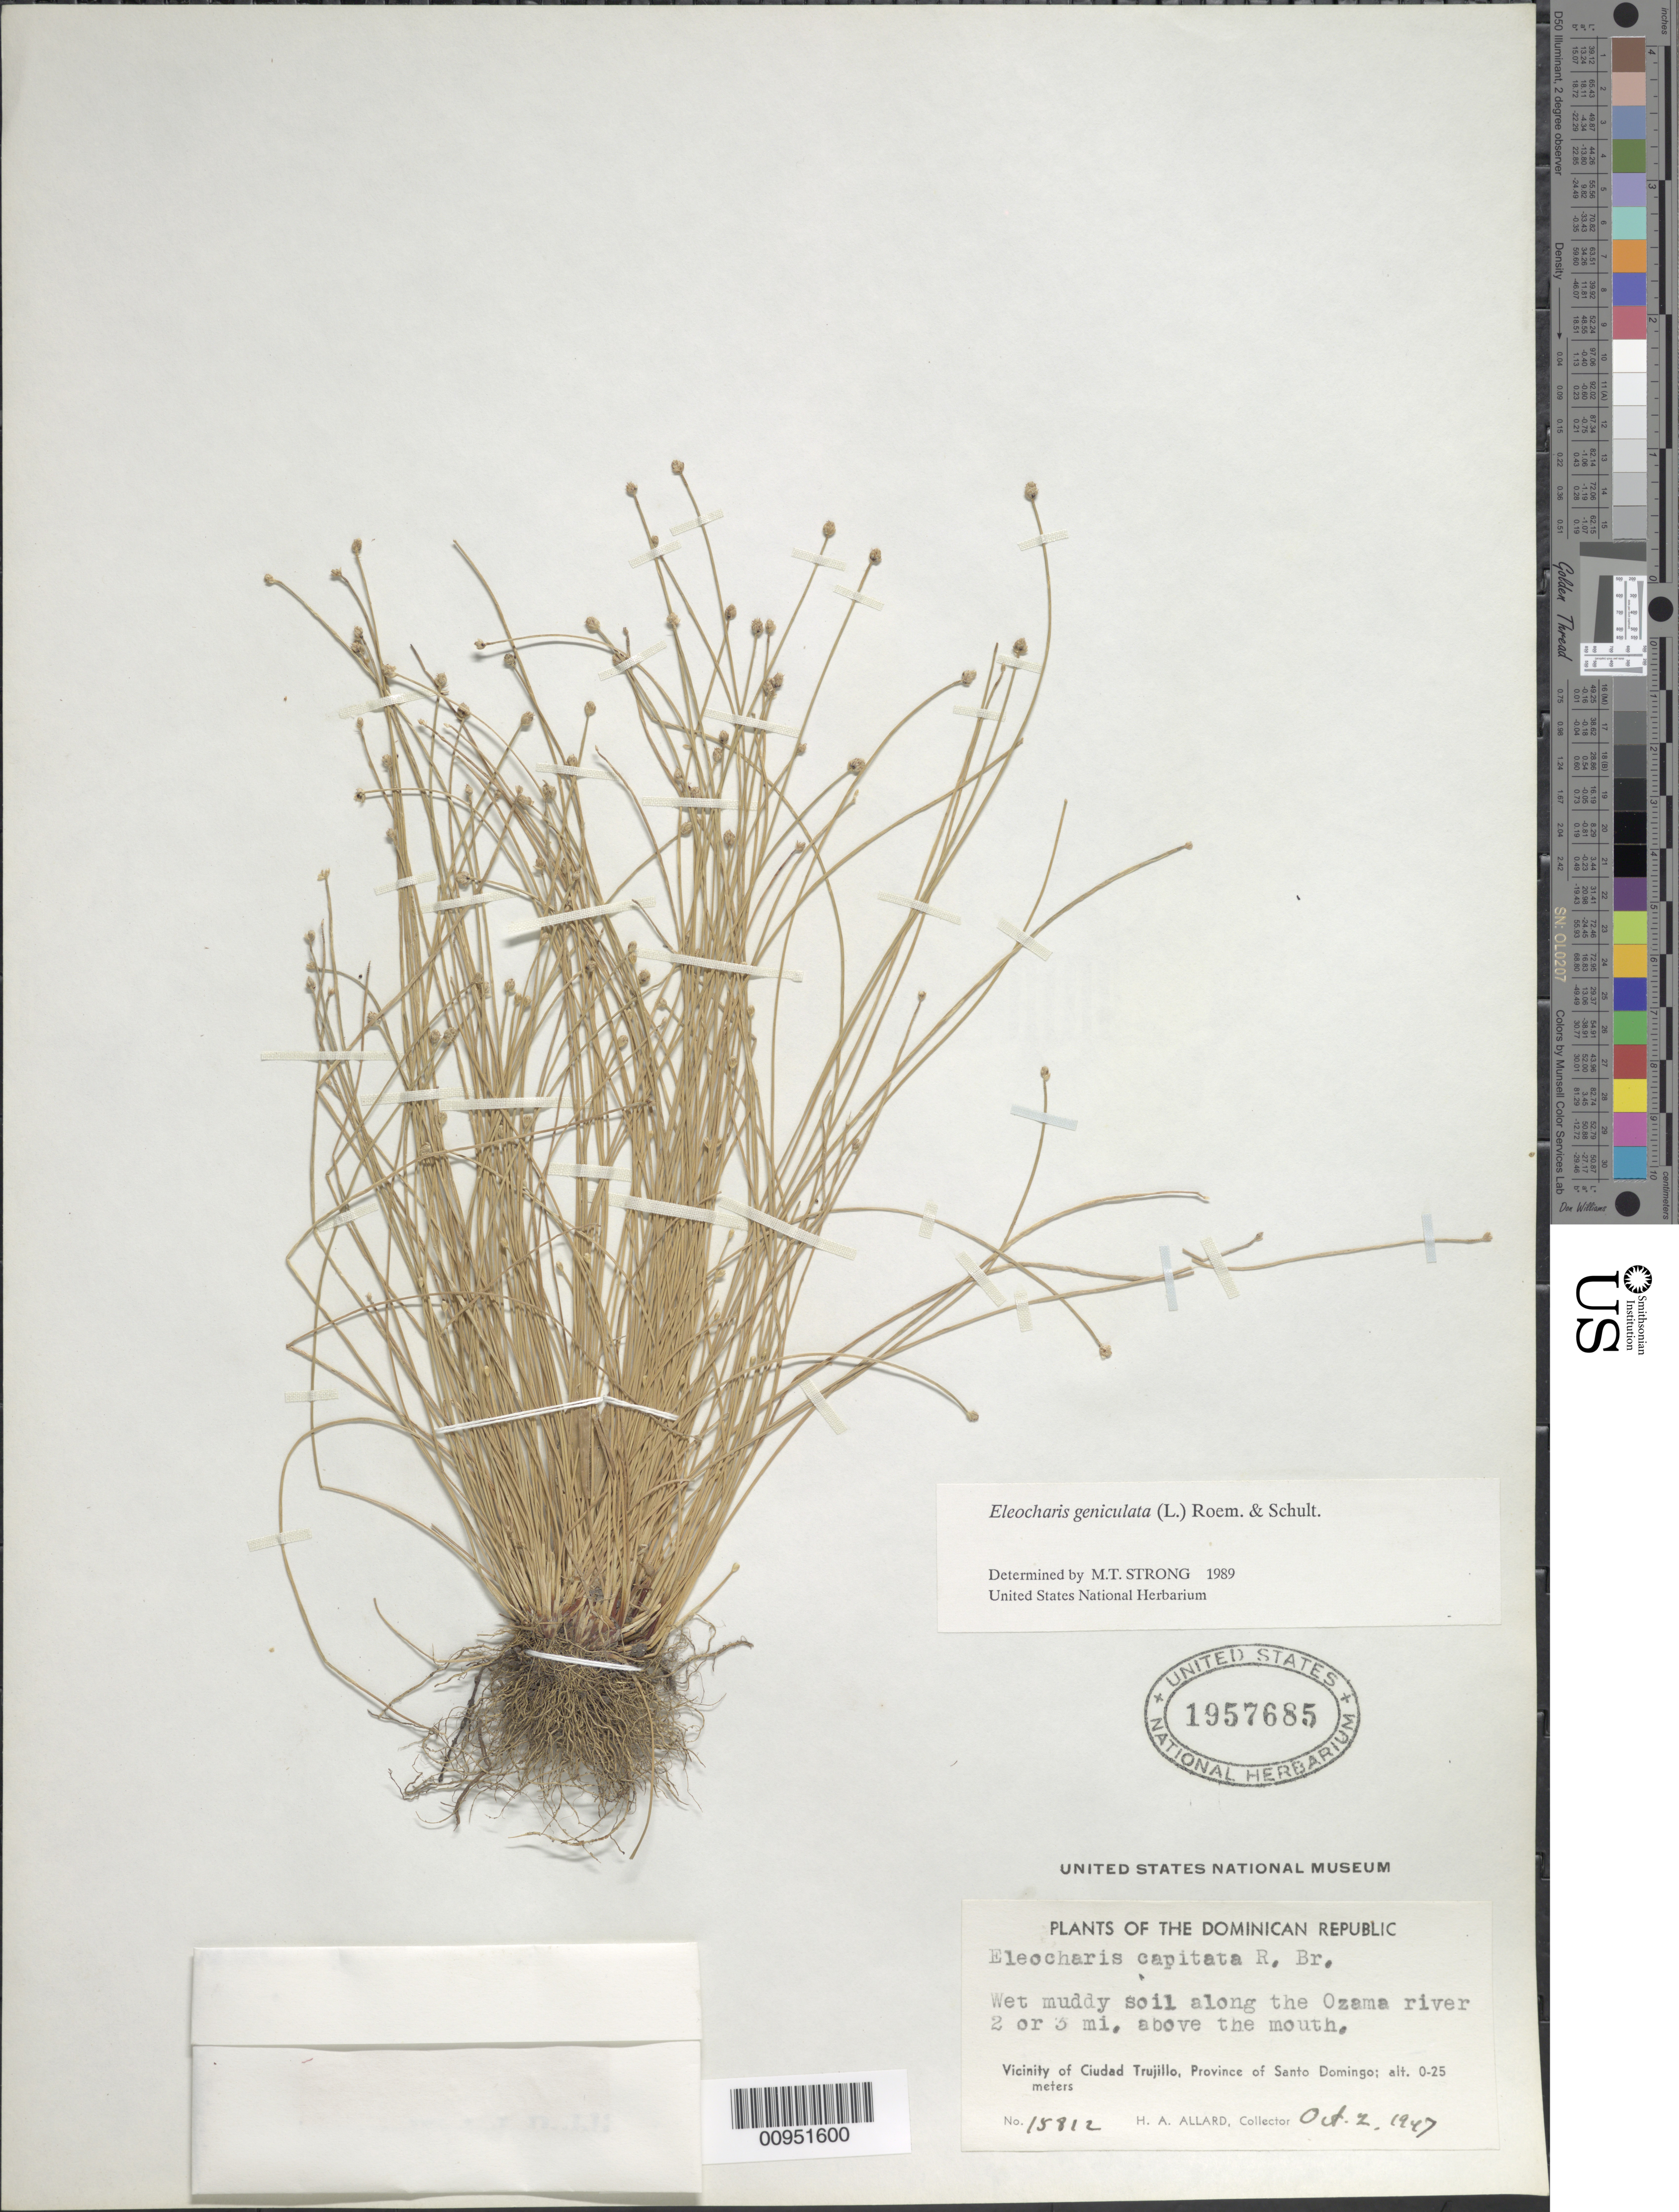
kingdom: Plantae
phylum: Tracheophyta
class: Liliopsida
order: Poales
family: Cyperaceae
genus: Eleocharis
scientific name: Eleocharis geniculata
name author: (L.) Roem. & Schult.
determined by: Strong, M. T., (US), Smithsonian Institution - National Museum of Natural History (UNITED STATES)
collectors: H. A. Allard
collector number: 15812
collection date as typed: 02 Oct 1947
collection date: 1947-10-02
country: Dominican Republic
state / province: Santo Domingo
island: Hispaniola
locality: Vicinity of Ciudad Trujillo, along the Ozama River, 2 or 3 miles above the mouth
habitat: Wet muddy soil along the river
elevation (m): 0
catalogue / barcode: US 1957685